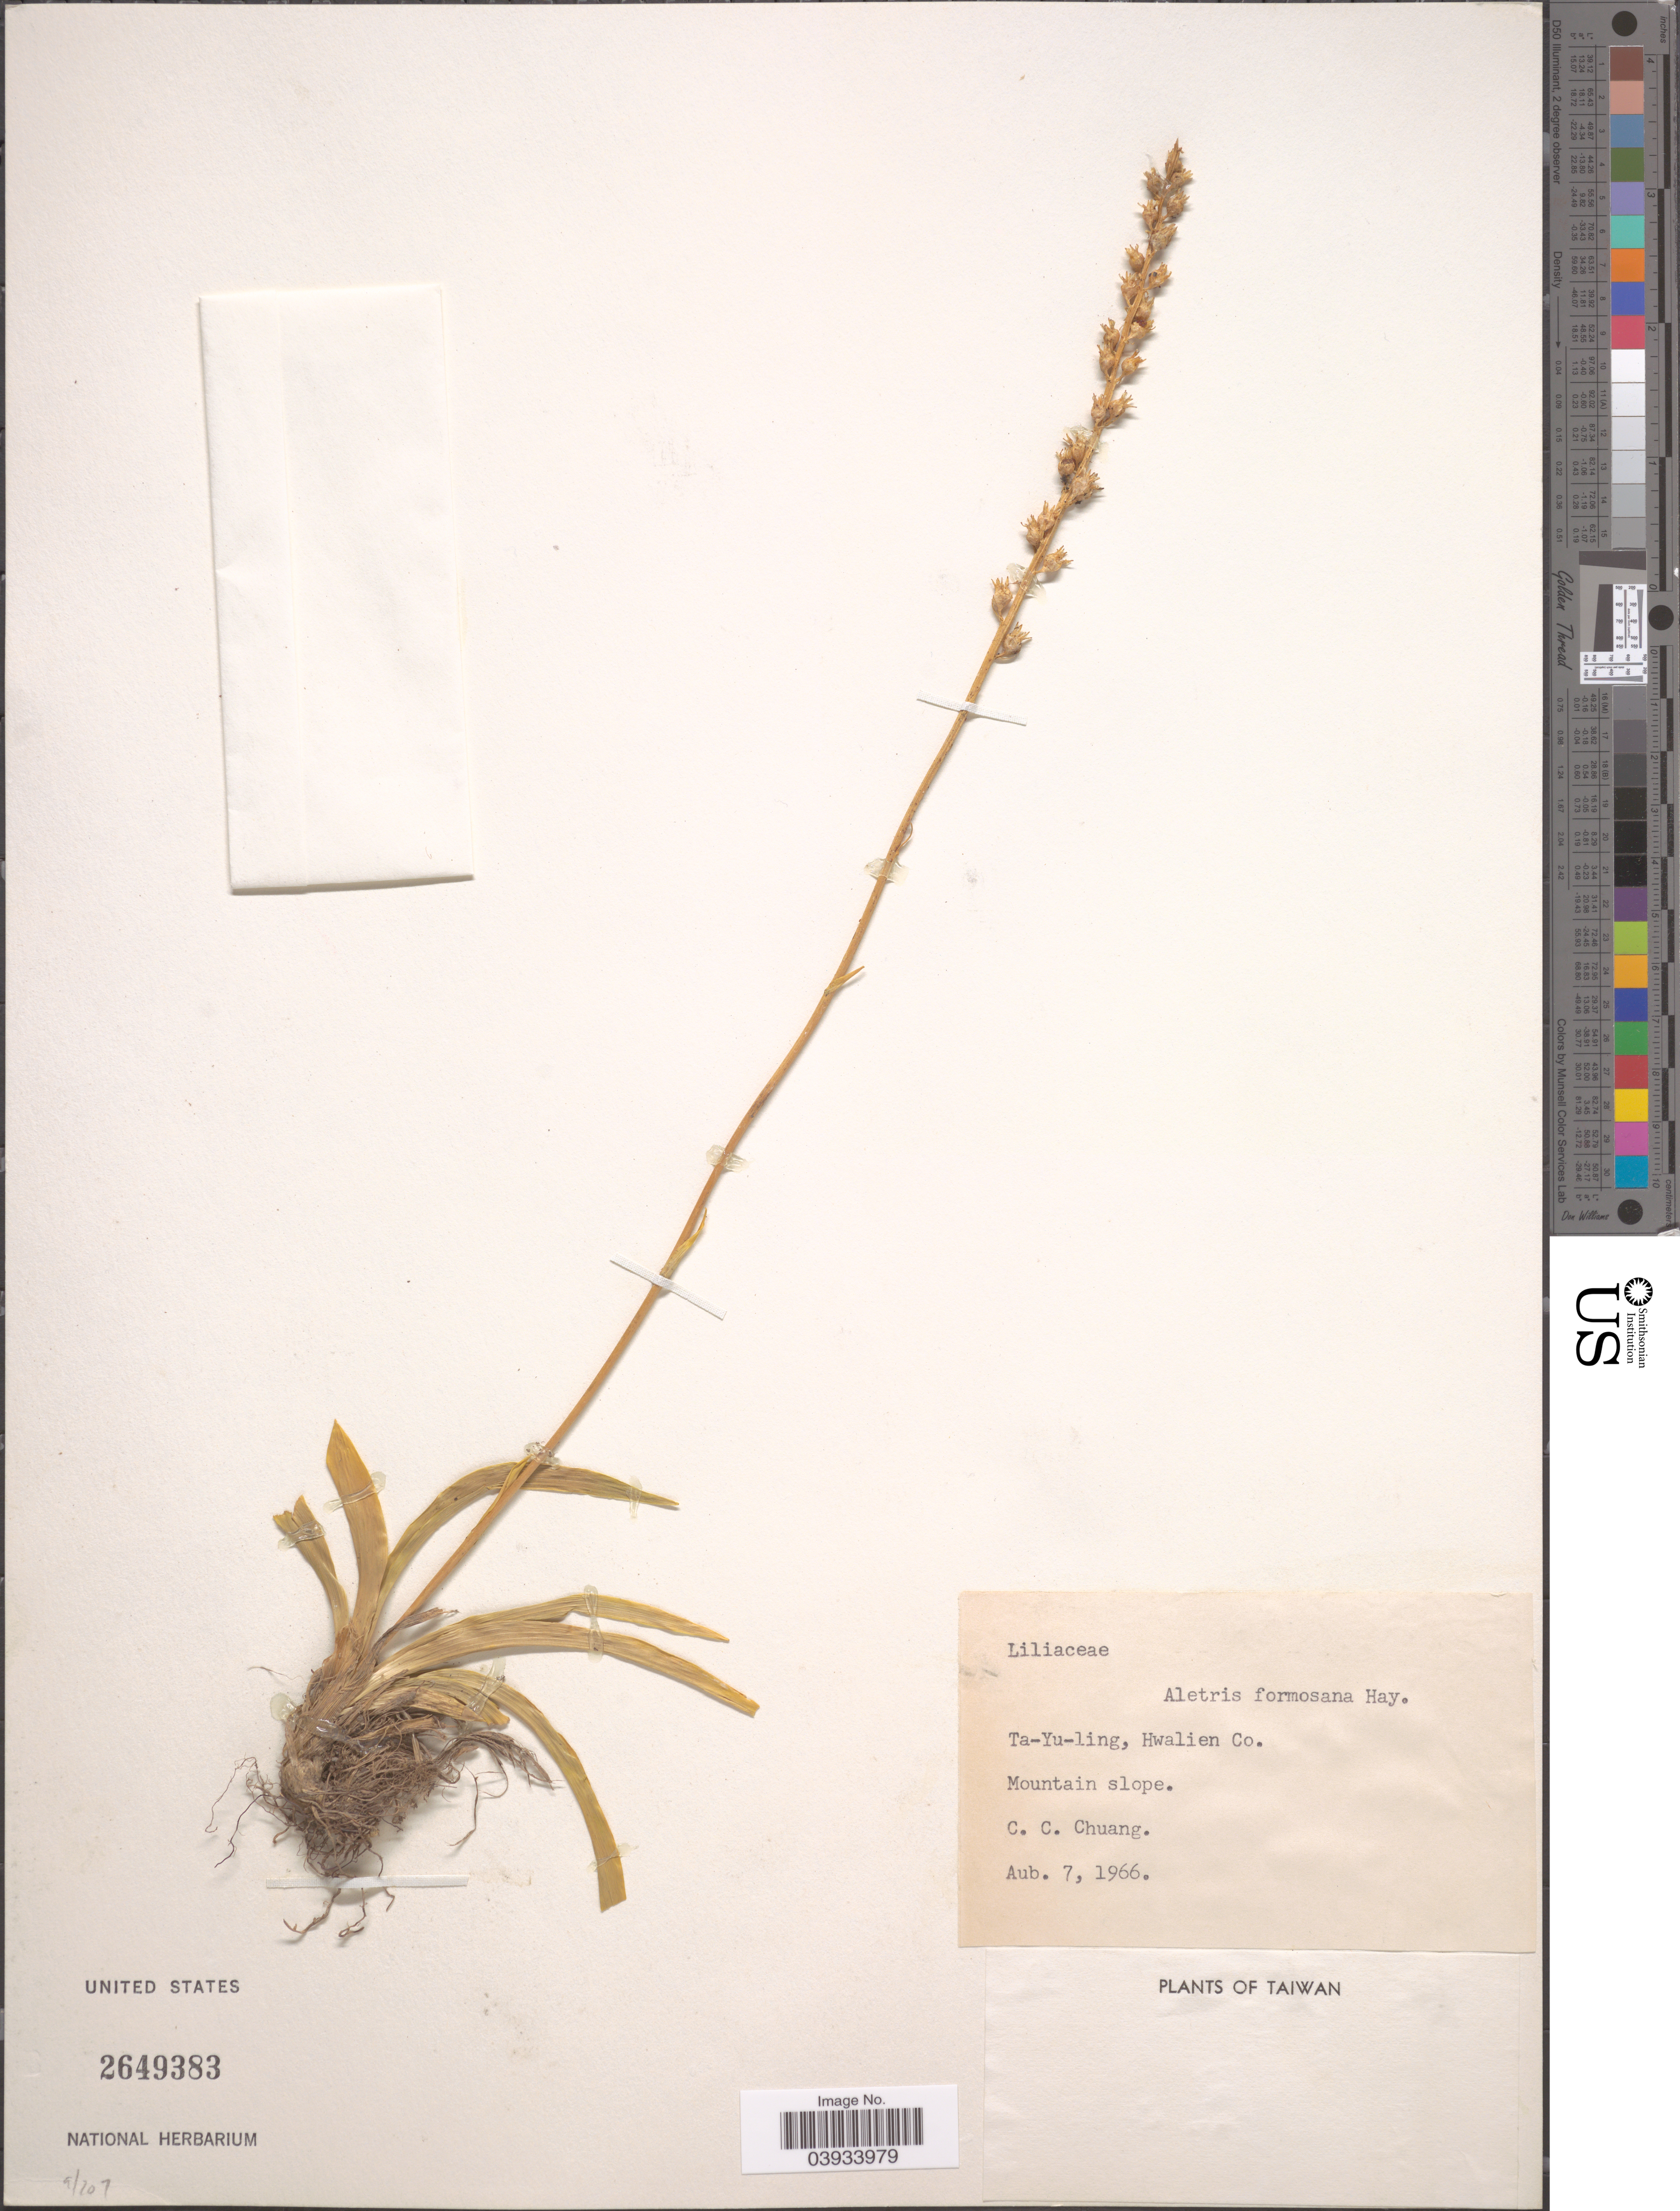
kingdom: Plantae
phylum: Tracheophyta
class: Liliopsida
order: Dioscoreales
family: Nartheciaceae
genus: Aletris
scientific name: Aletris formosana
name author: (Hayata) Makino & Nemoto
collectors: C. C. Chuang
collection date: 1966-08-07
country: Taiwan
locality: Ta-Yu-ling, Hwalien Co. Mountain Slope.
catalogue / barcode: US 2649383